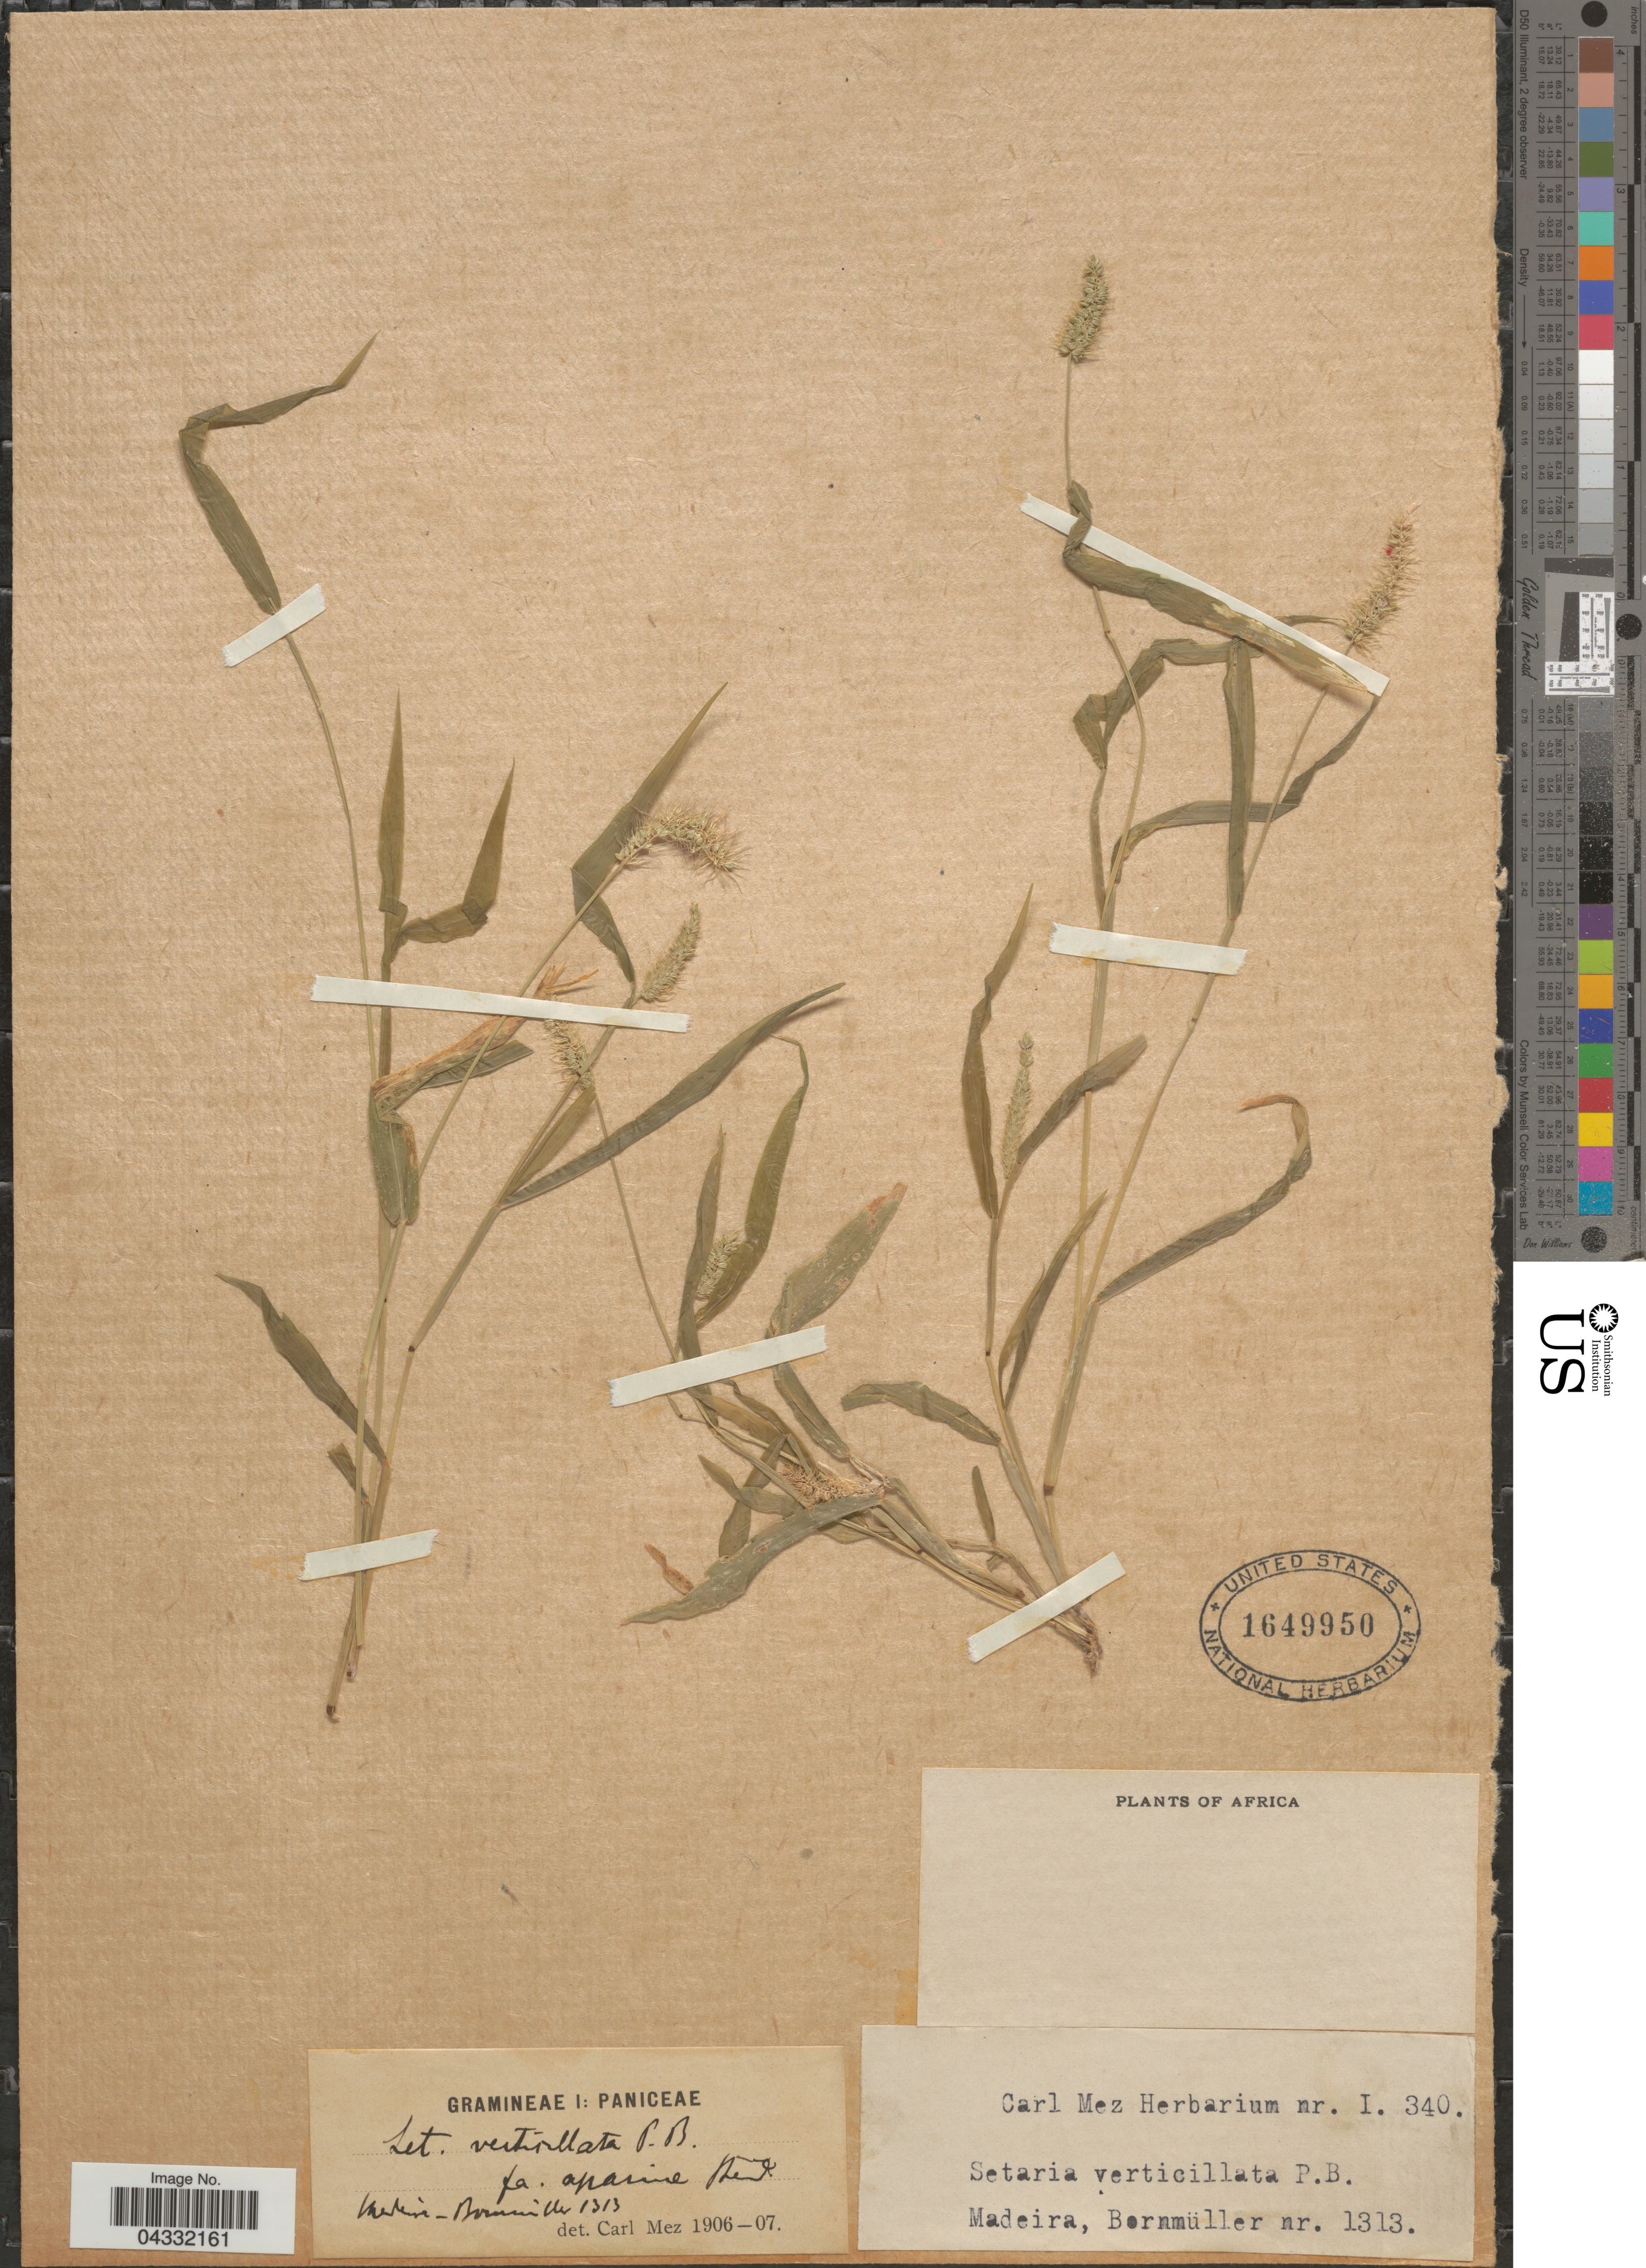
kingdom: Plantae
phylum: Tracheophyta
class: Liliopsida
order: Poales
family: Poaceae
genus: Setaria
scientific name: Setaria verticillata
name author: (L.) P. Beauv.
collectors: Bornmüller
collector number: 1313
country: Portugal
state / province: Madeira (Aut. Reg.)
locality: Africa. Madeira.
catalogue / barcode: US 1649950